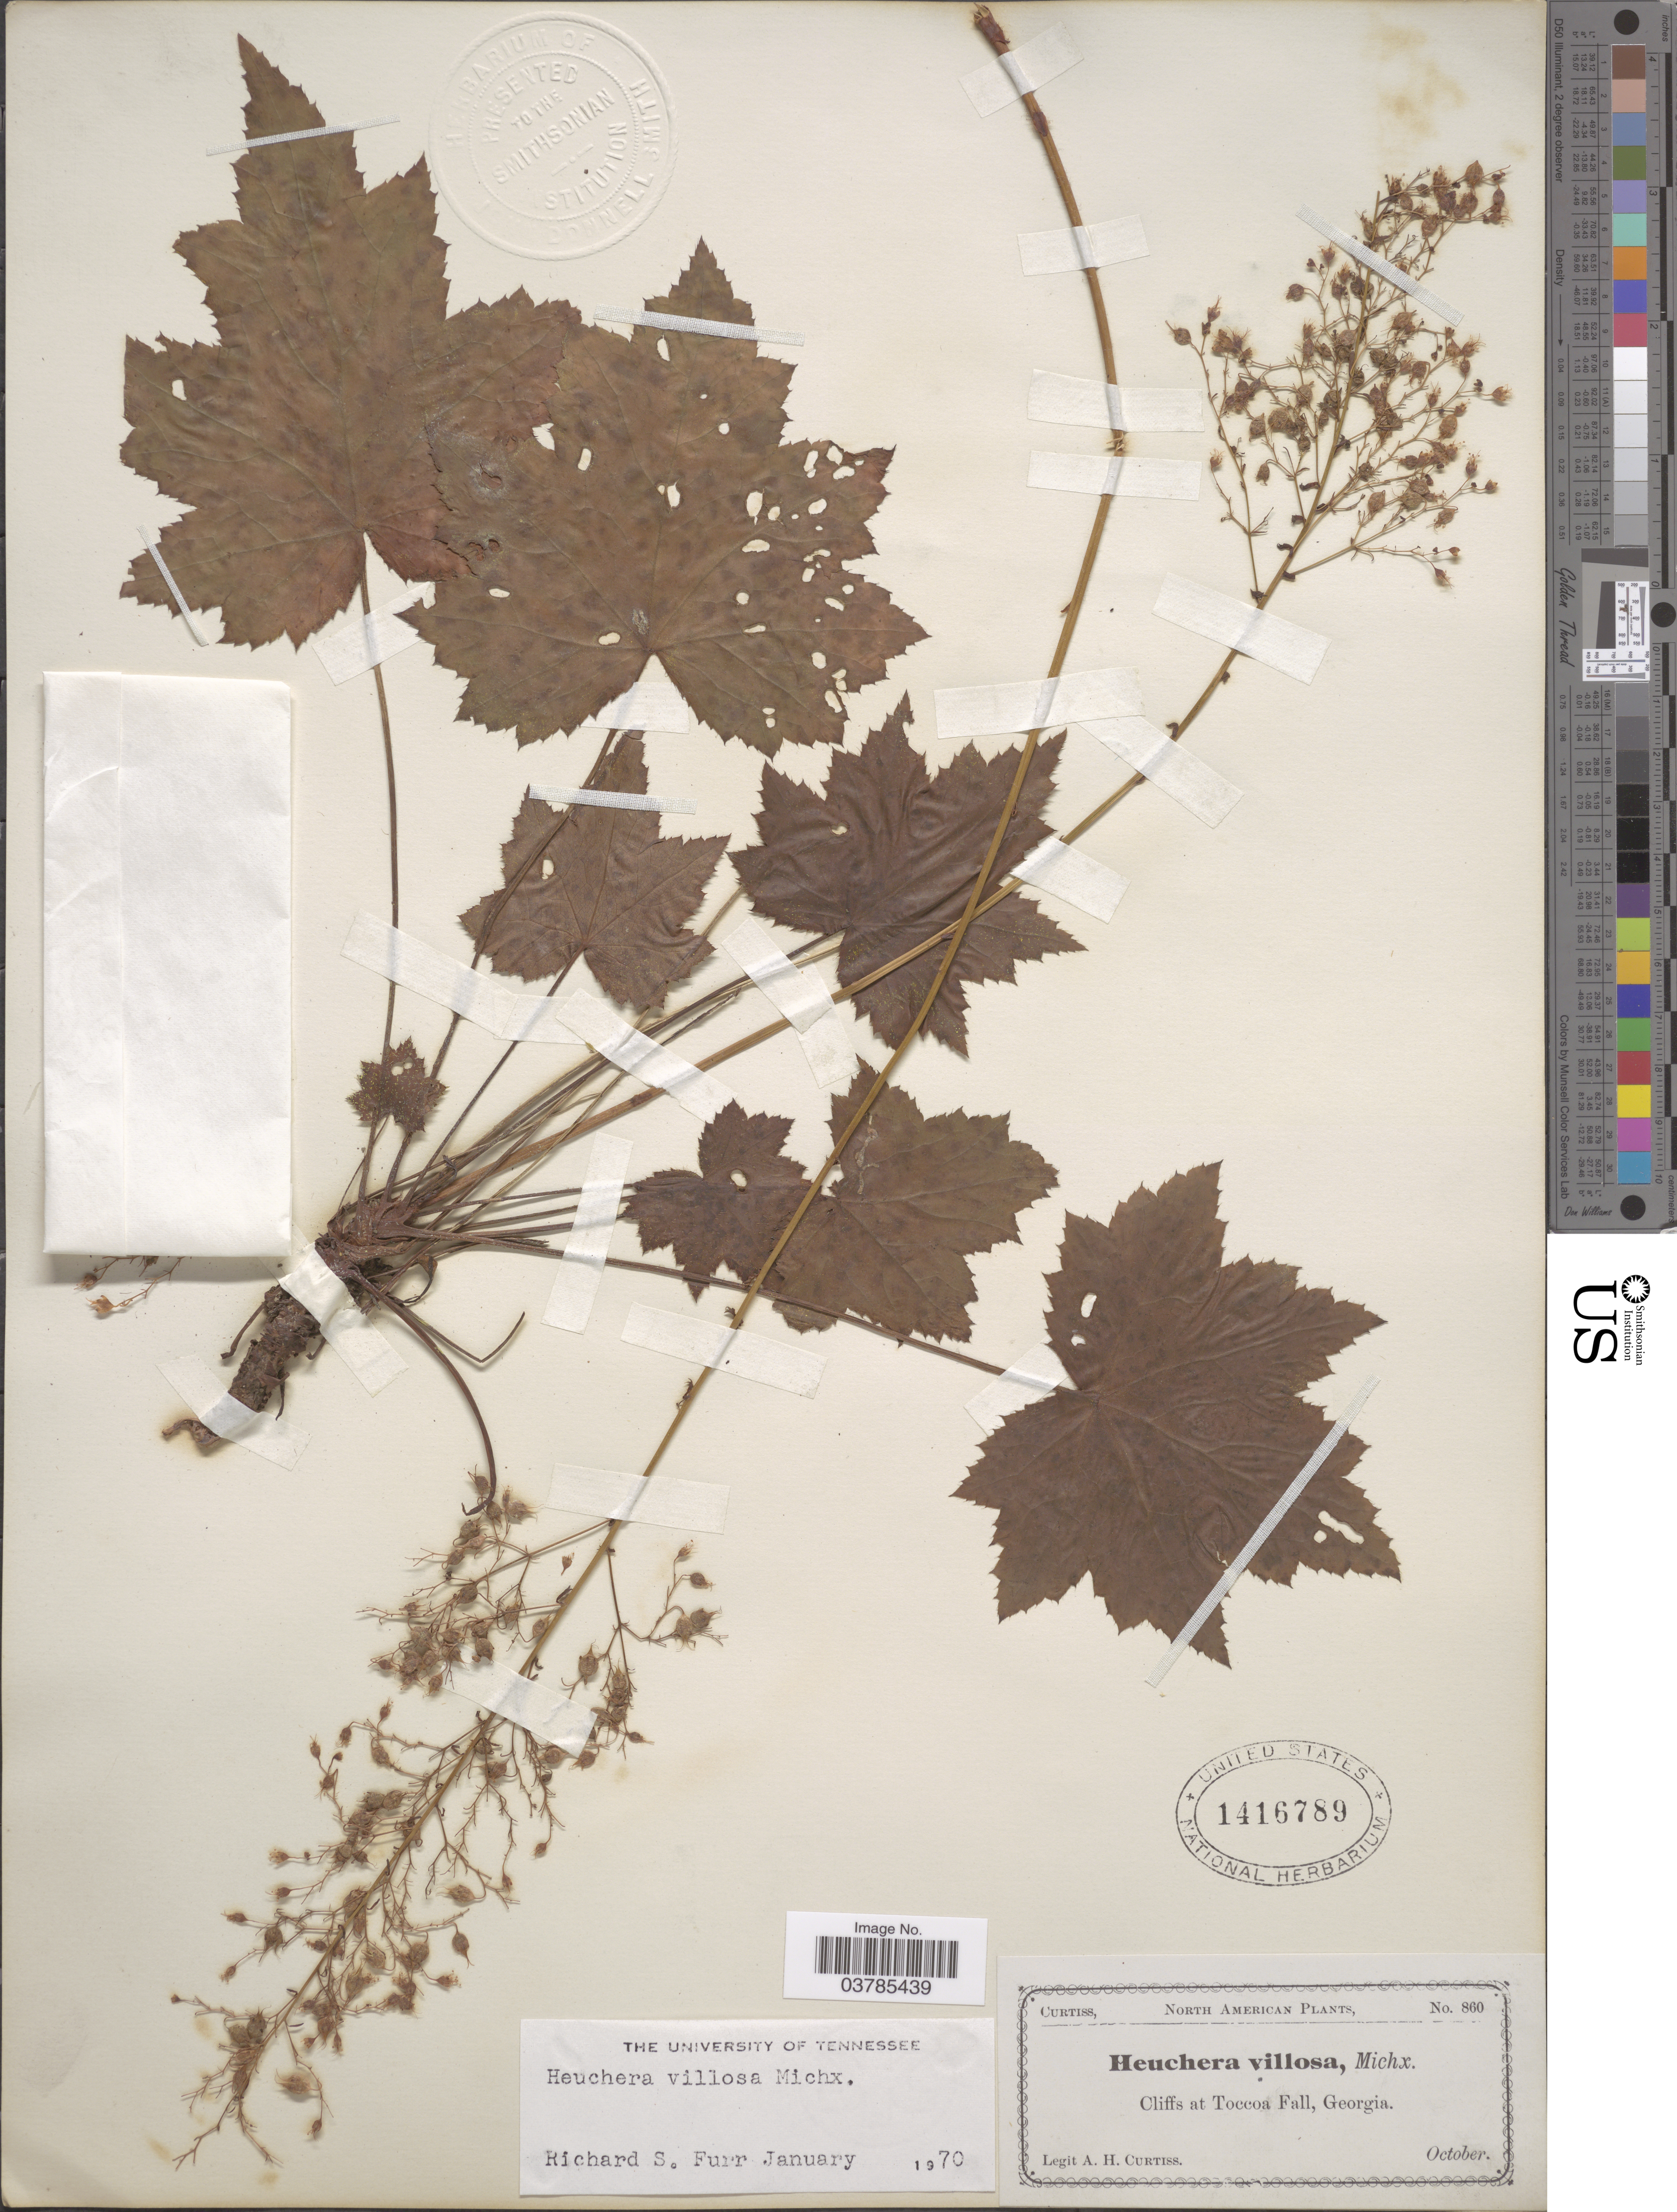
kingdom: Plantae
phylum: Tracheophyta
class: Magnoliopsida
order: Saxifragales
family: Saxifragaceae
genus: Heuchera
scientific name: Heuchera villosa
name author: Michx.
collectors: A. H. Curtiss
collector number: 860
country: United States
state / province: Georgia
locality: Cliffs at Toccoa Fall.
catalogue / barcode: US 1416789